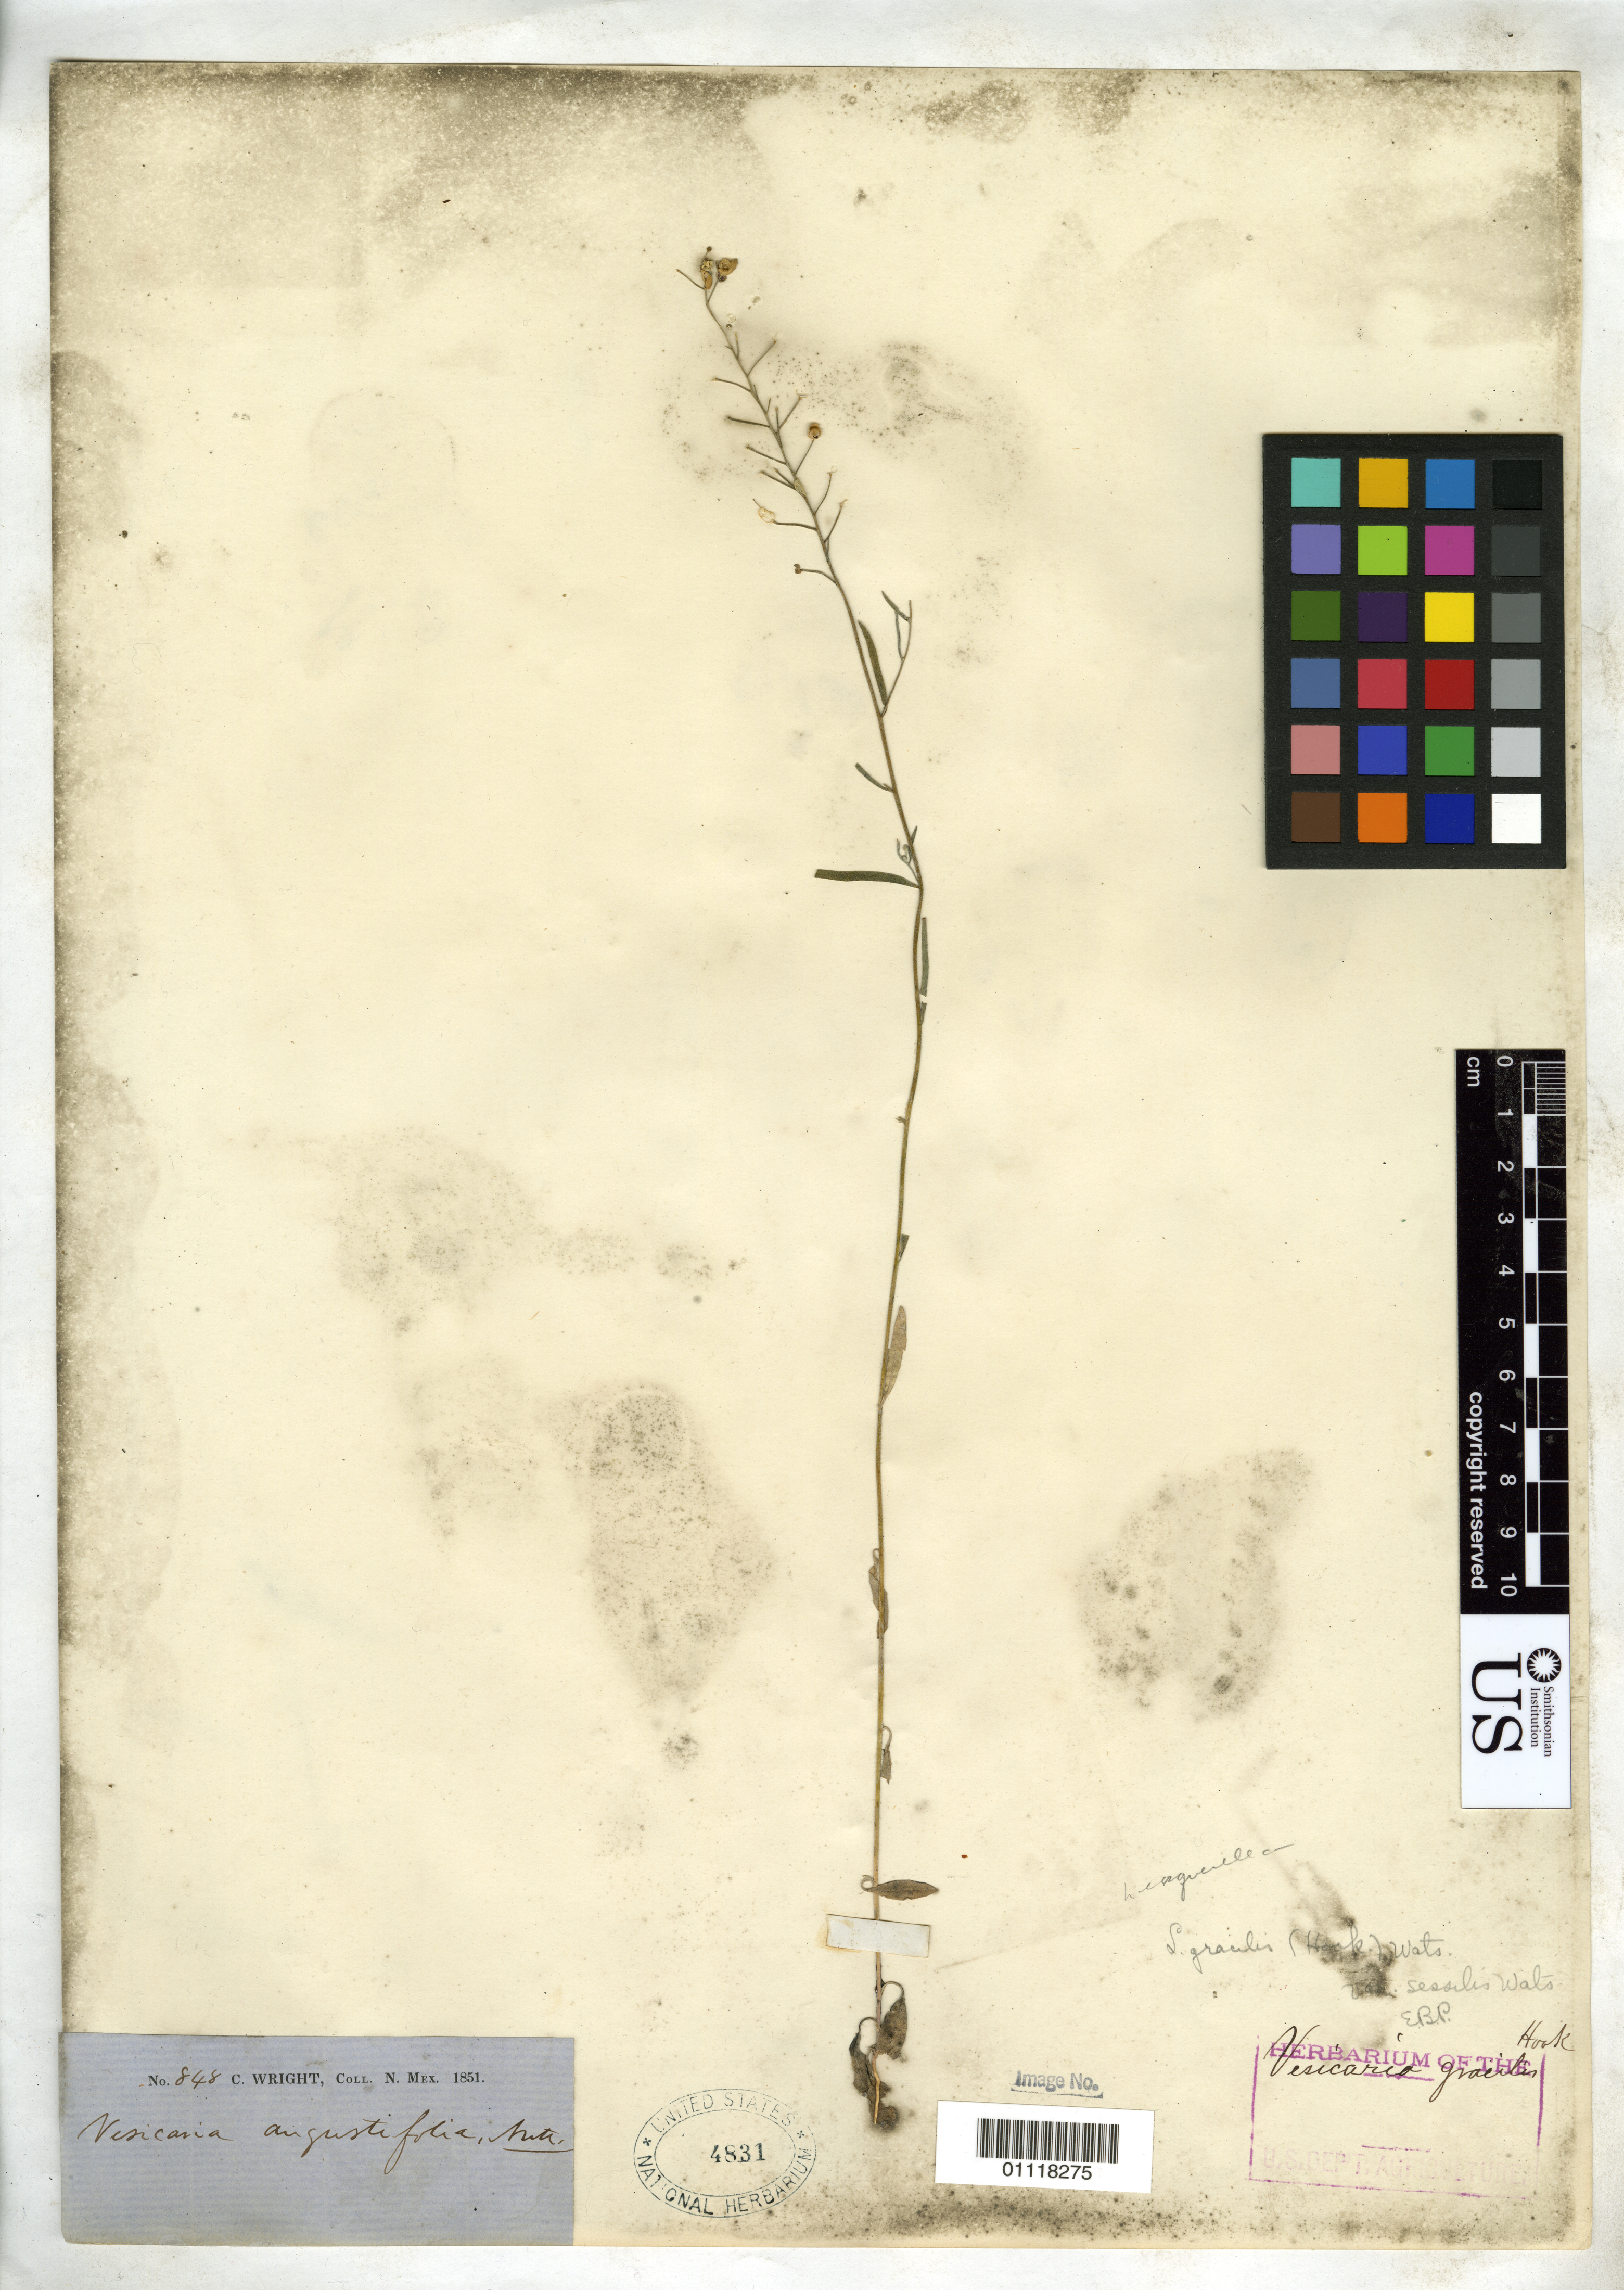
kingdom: Plantae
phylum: Tracheophyta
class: Magnoliopsida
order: Brassicales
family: Brassicaceae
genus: Physaria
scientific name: Physaria angustifolia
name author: Nutt. ex Torr. & A. Gray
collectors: C. Wright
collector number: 848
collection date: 1851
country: United States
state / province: New Mexico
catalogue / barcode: US 4831